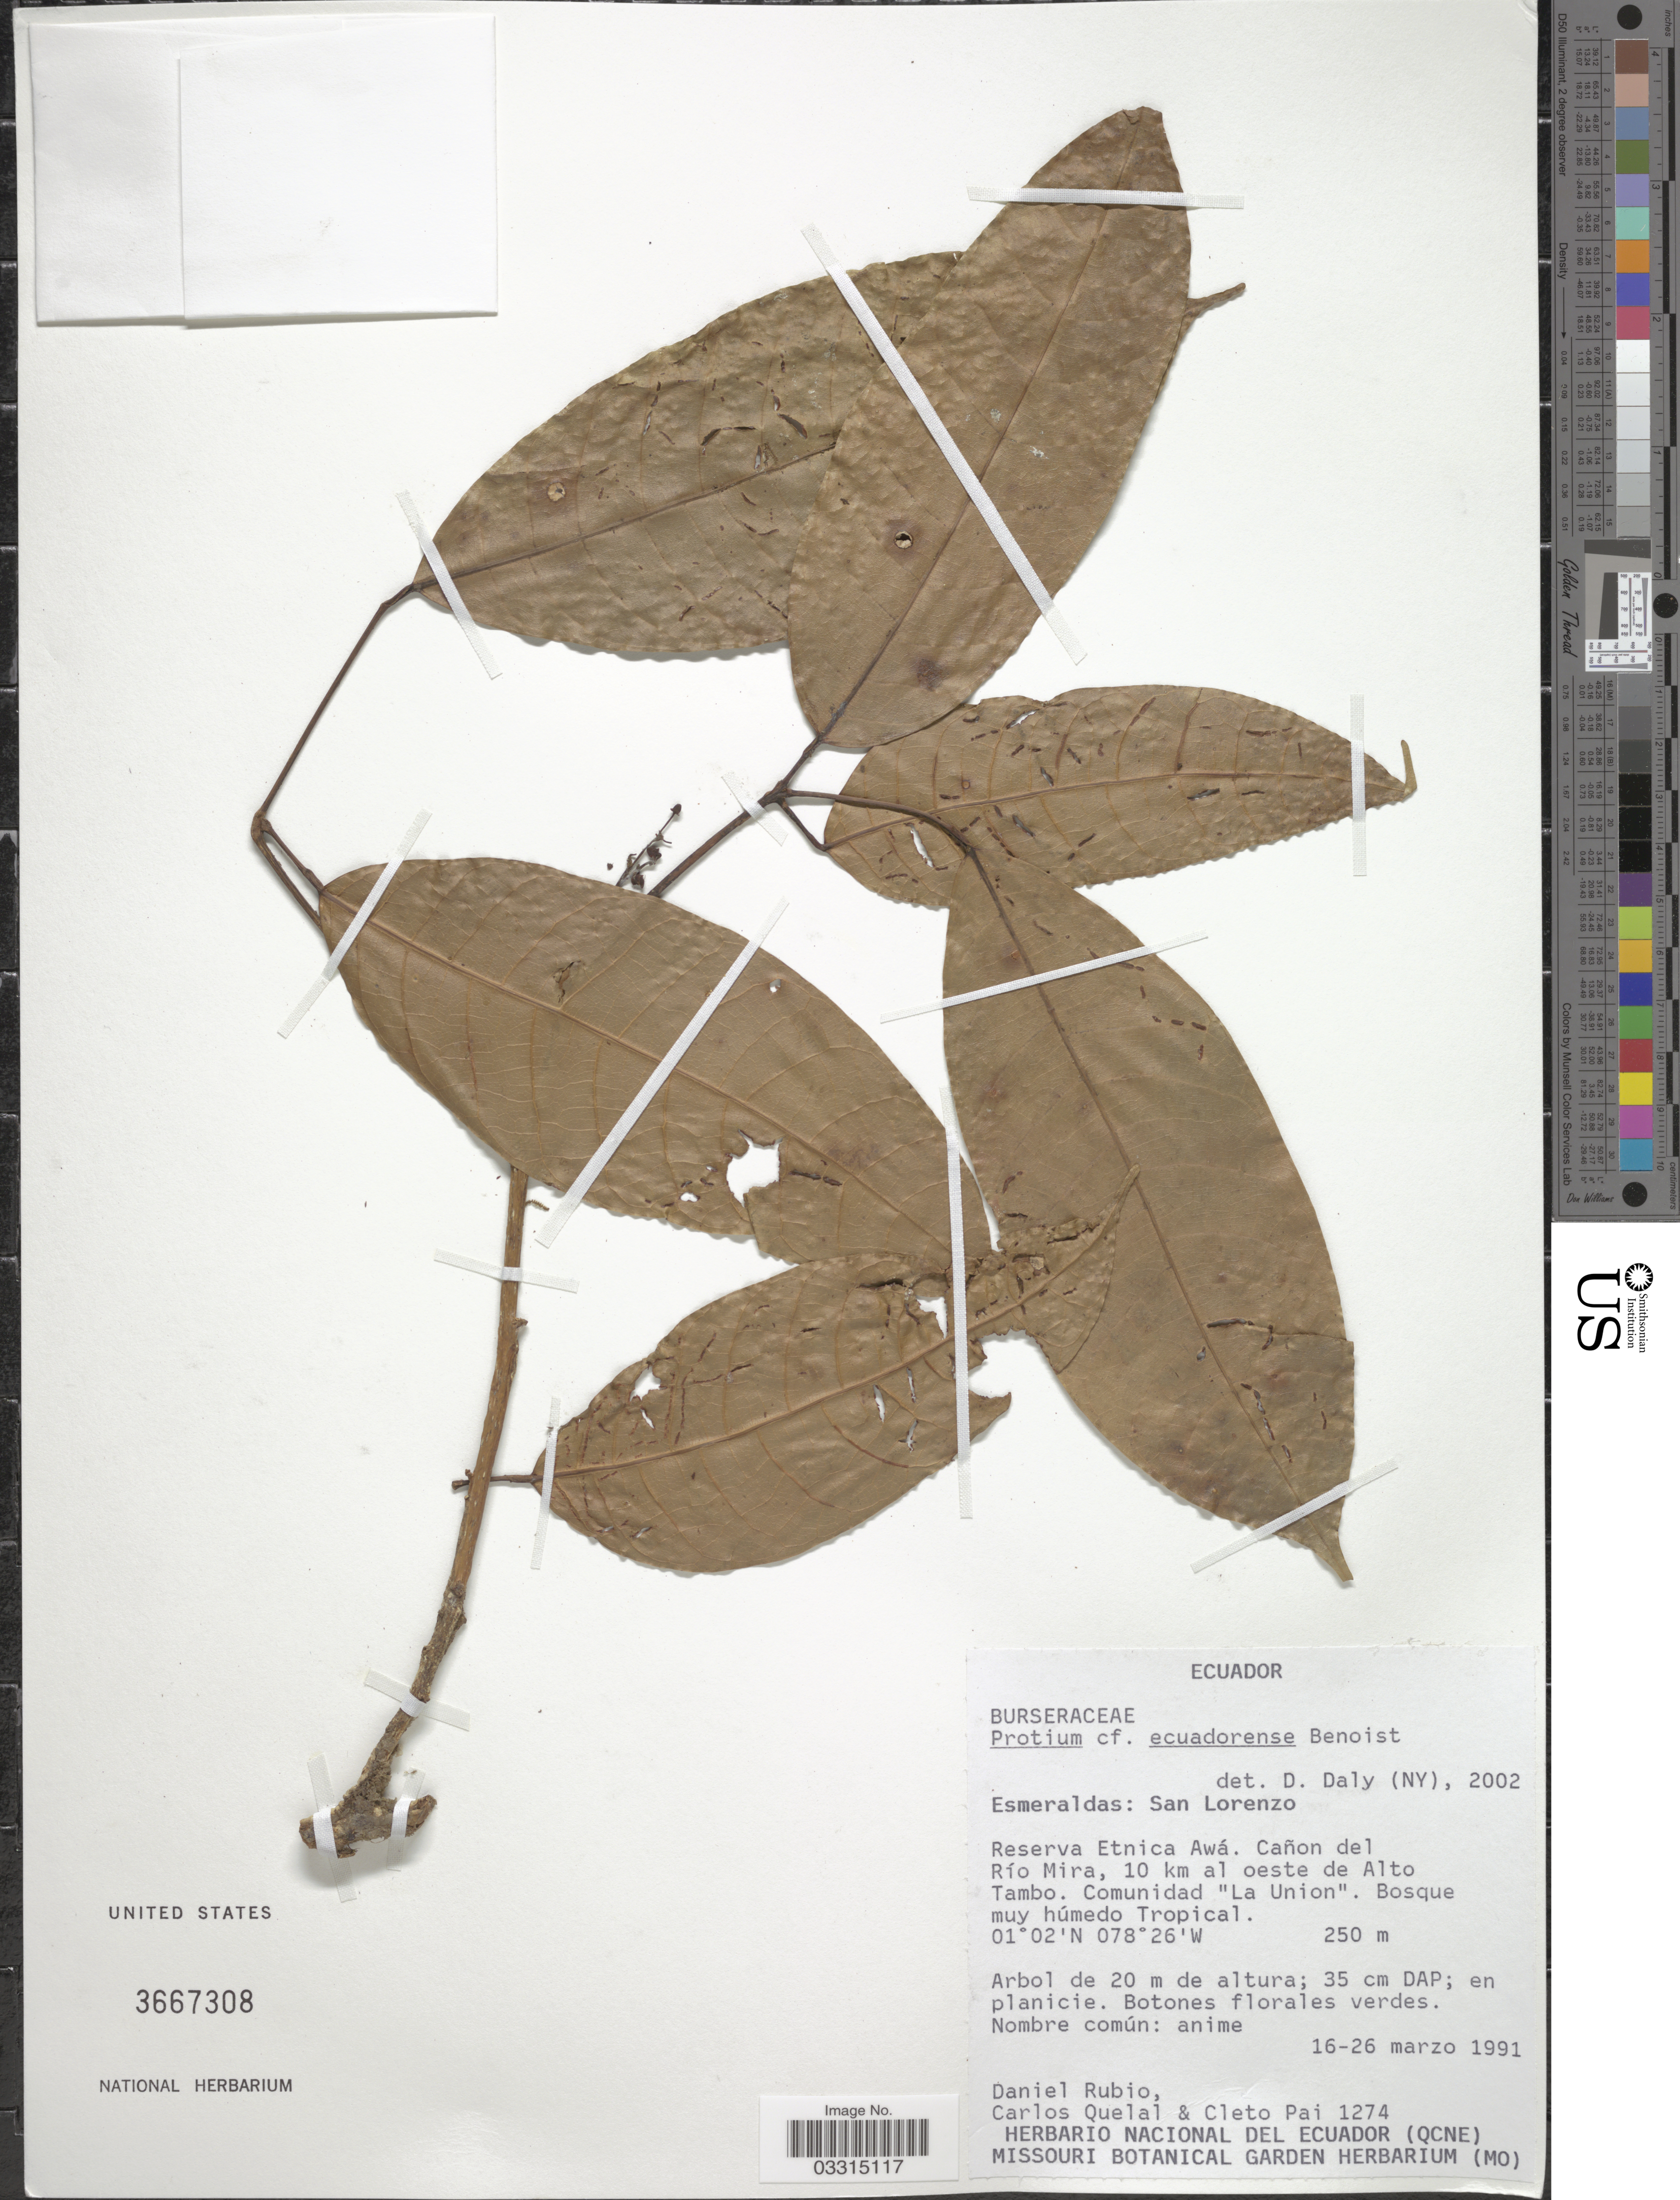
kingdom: Plantae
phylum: Tracheophyta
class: Magnoliopsida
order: Sapindales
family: Burseraceae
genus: Protium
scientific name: Protium ecuadorense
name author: Benoist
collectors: D. Rubio, C. Quelal & C. Pai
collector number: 1274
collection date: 1991-03-16/1991-03-26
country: Ecuador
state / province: Esmeraldas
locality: Reserva Etnica Awá. Cañon del Río Mira, 10 km al oeste de Alto Tambo. Comunidad "La Union".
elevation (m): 250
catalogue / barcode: US 3667308